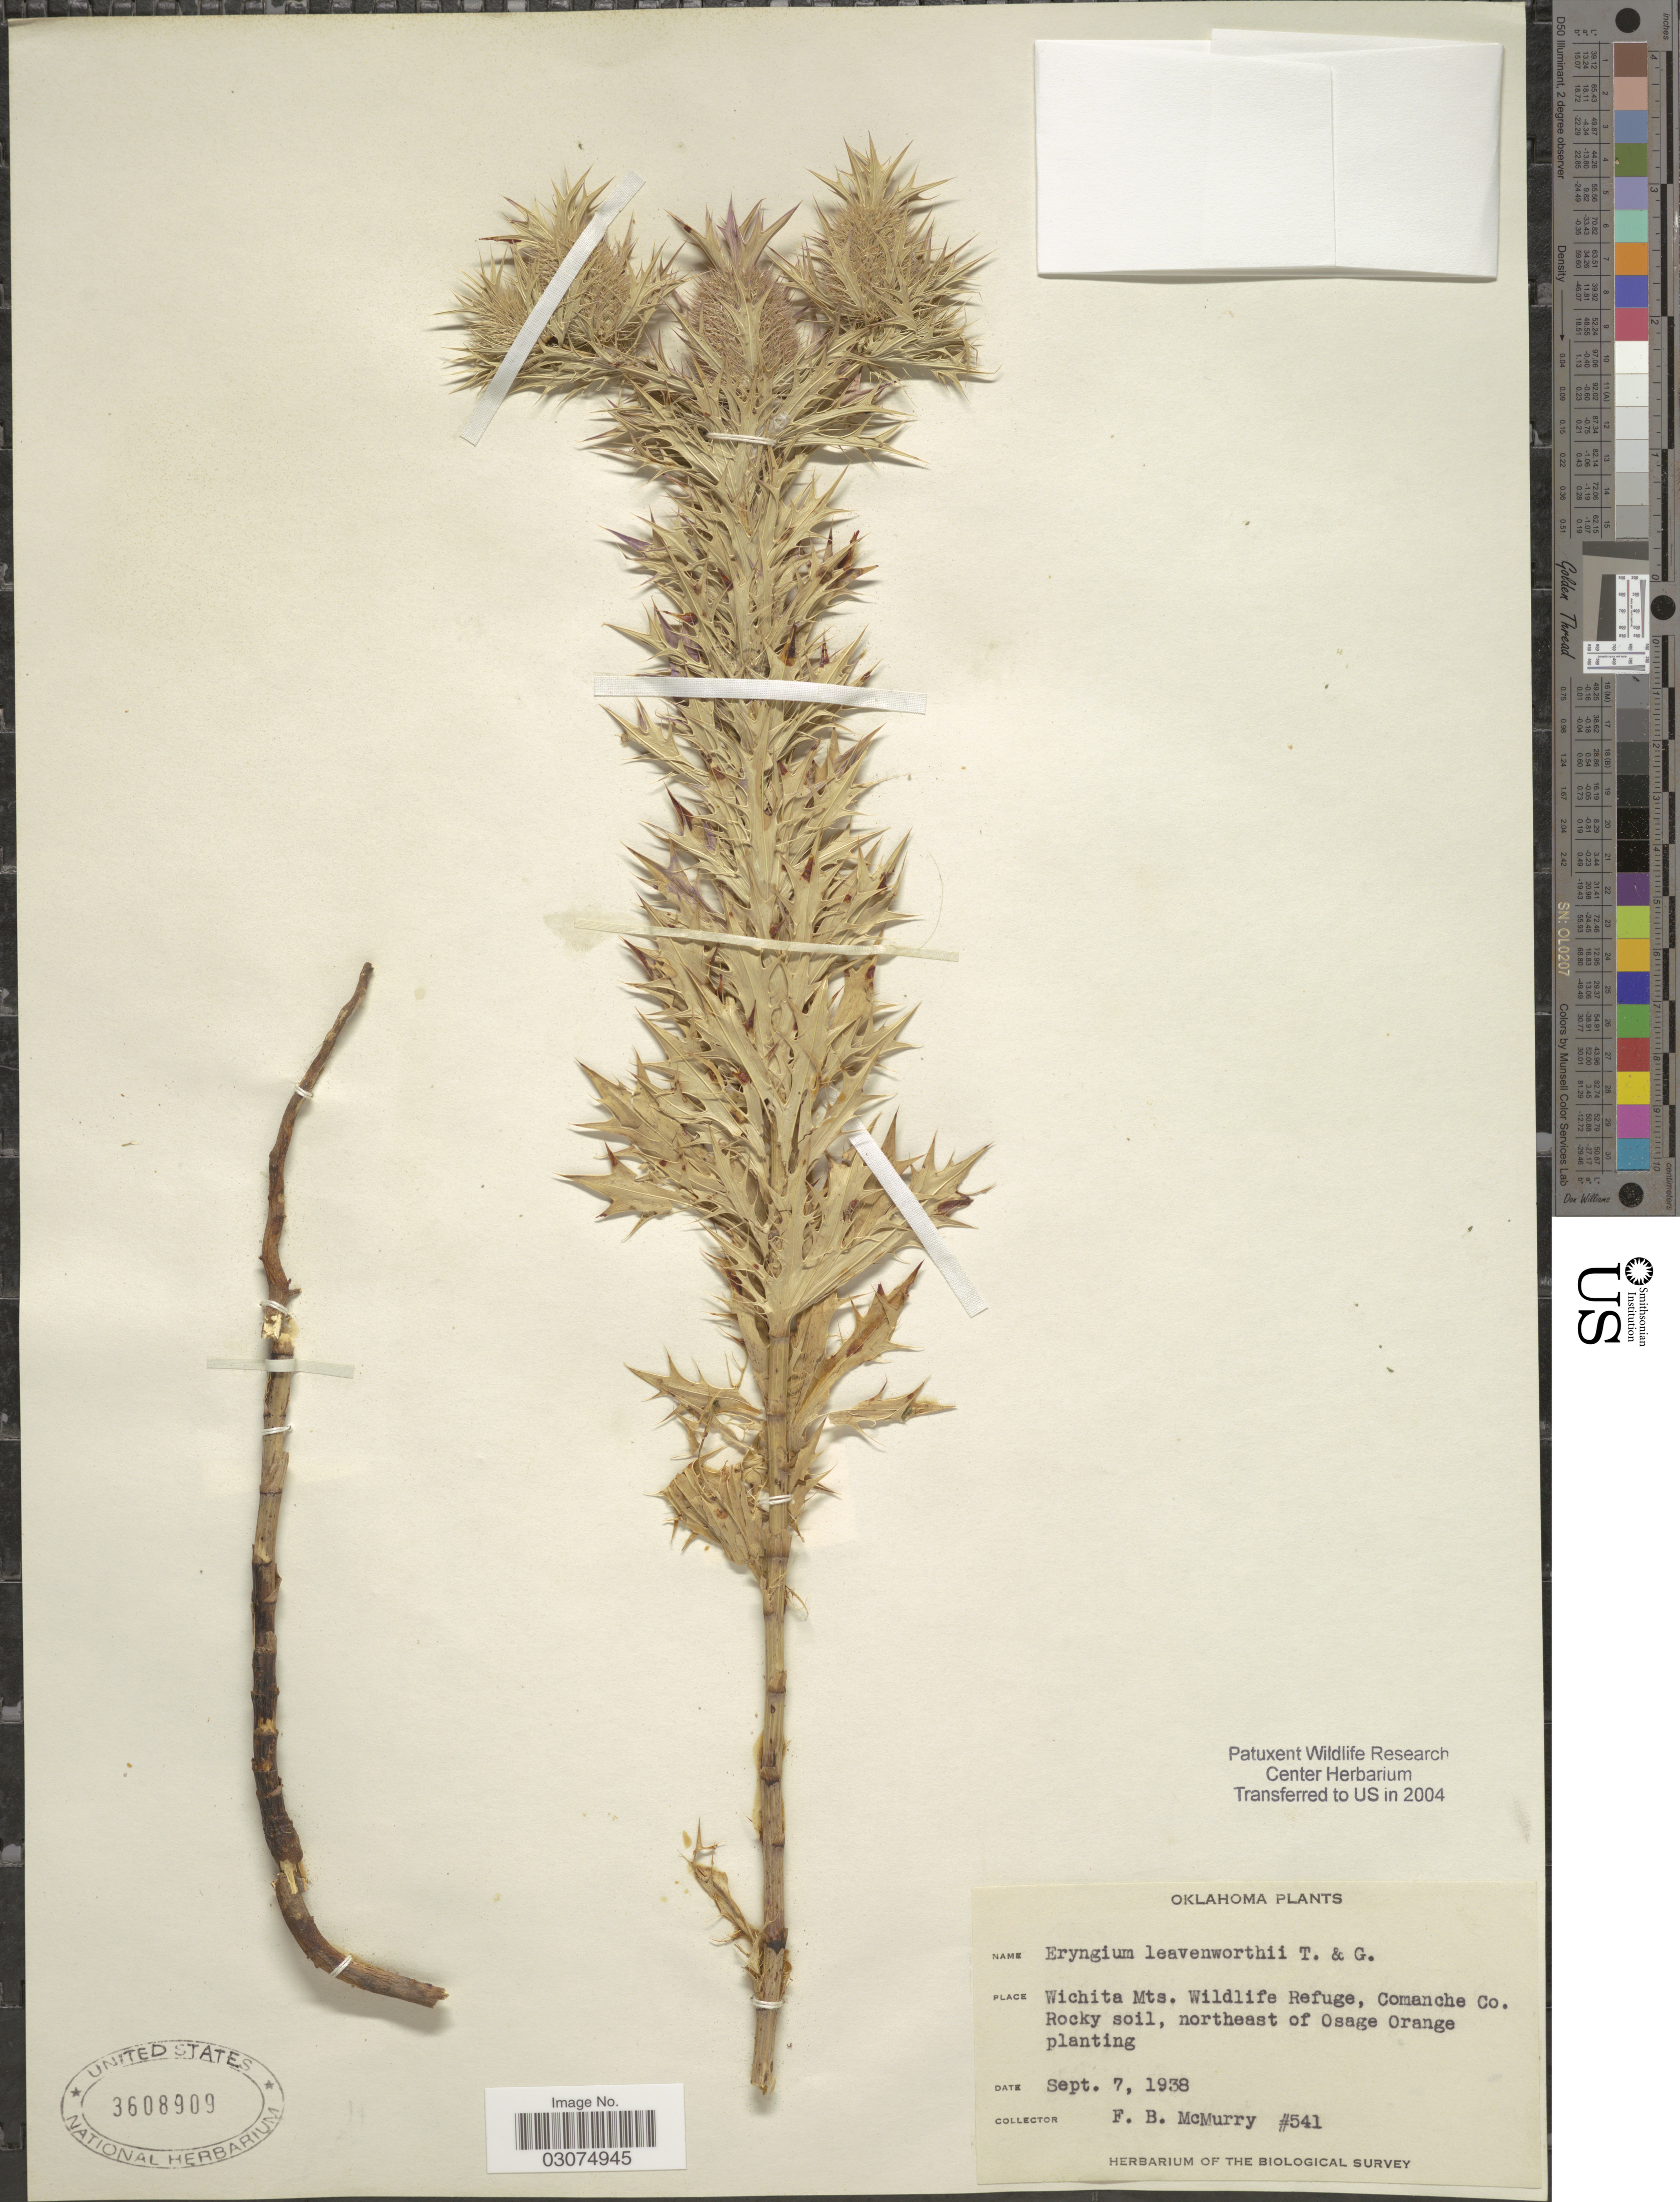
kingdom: Plantae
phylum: Tracheophyta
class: Magnoliopsida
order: Apiales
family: Apiaceae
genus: Eryngium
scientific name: Eryngium leavenworthii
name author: Torr. & A. Gray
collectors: F. B. McMurry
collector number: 541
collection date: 1938-09-07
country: United States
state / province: Oklahoma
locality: Wichita Mts. Wildlife Refuge, Comanche Co. Rocky soil, northeast of Osage Orange planting.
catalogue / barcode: US 3608909